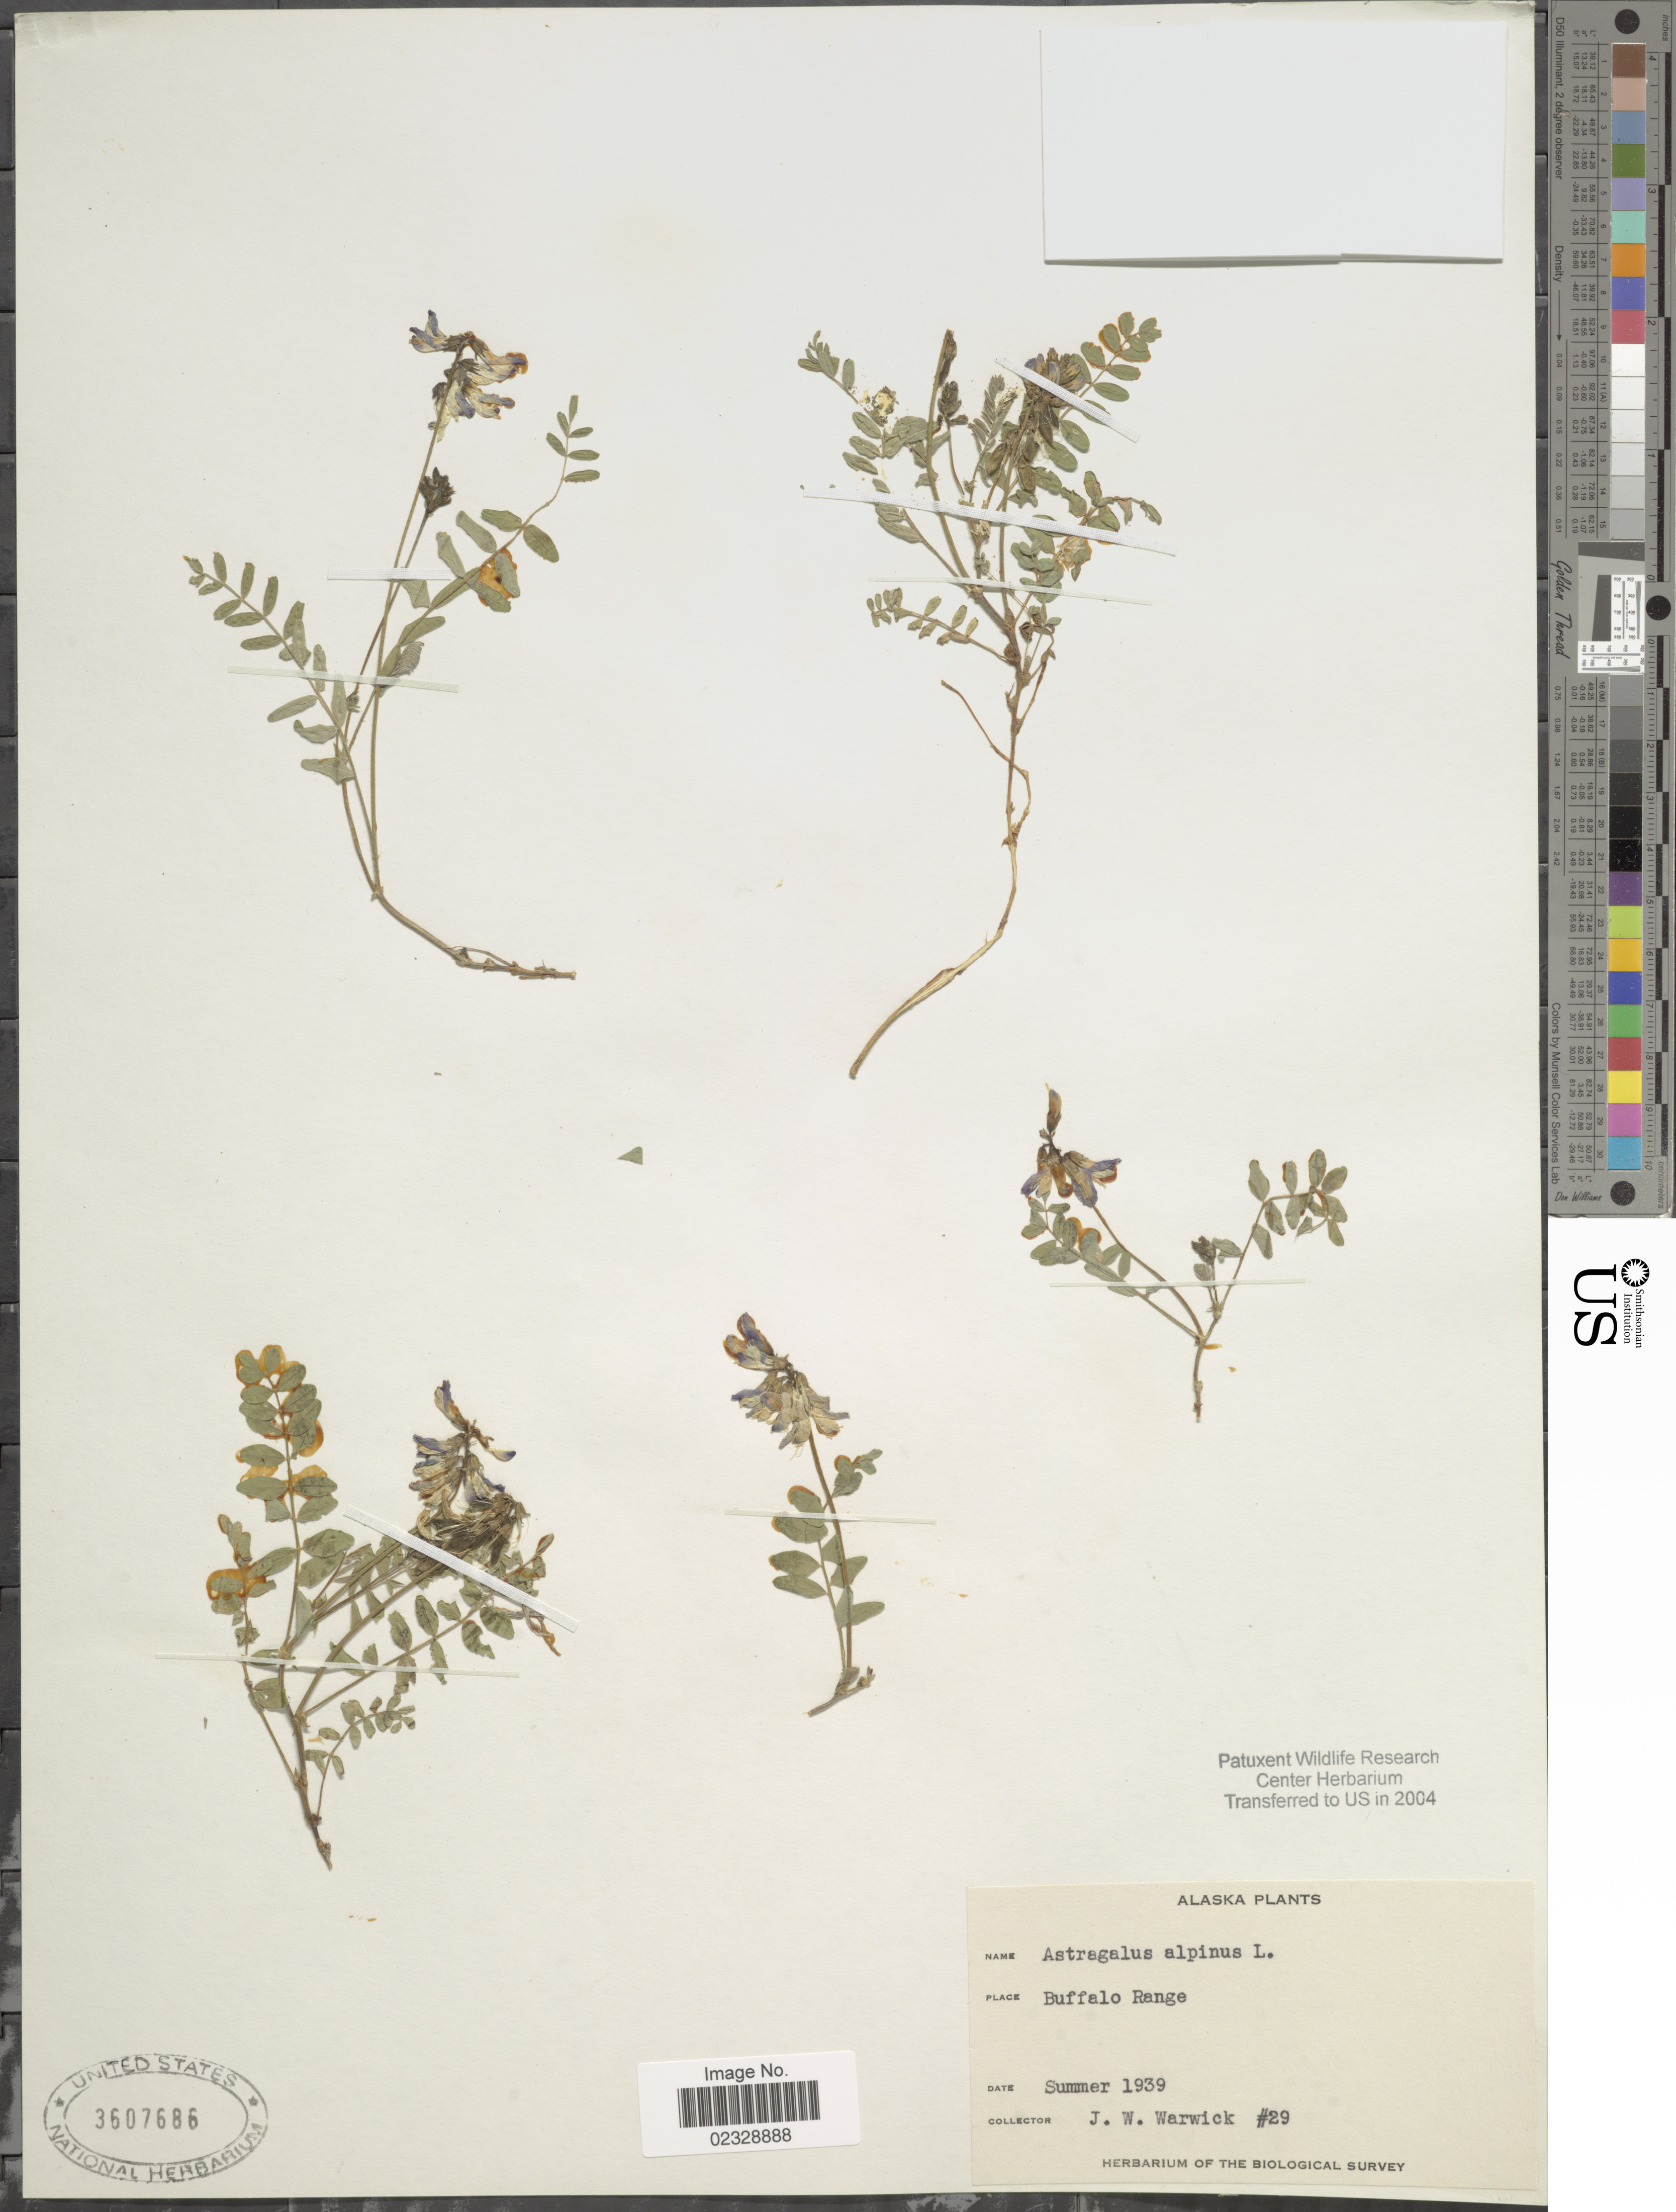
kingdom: Plantae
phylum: Tracheophyta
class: Magnoliopsida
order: Fabales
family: Fabaceae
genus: Astragalus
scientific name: Astragalus alpinus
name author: L.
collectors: J. Warwick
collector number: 29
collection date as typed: summer 1939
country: United States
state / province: Alaska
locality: Buffalo Range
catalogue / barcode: US 3607686